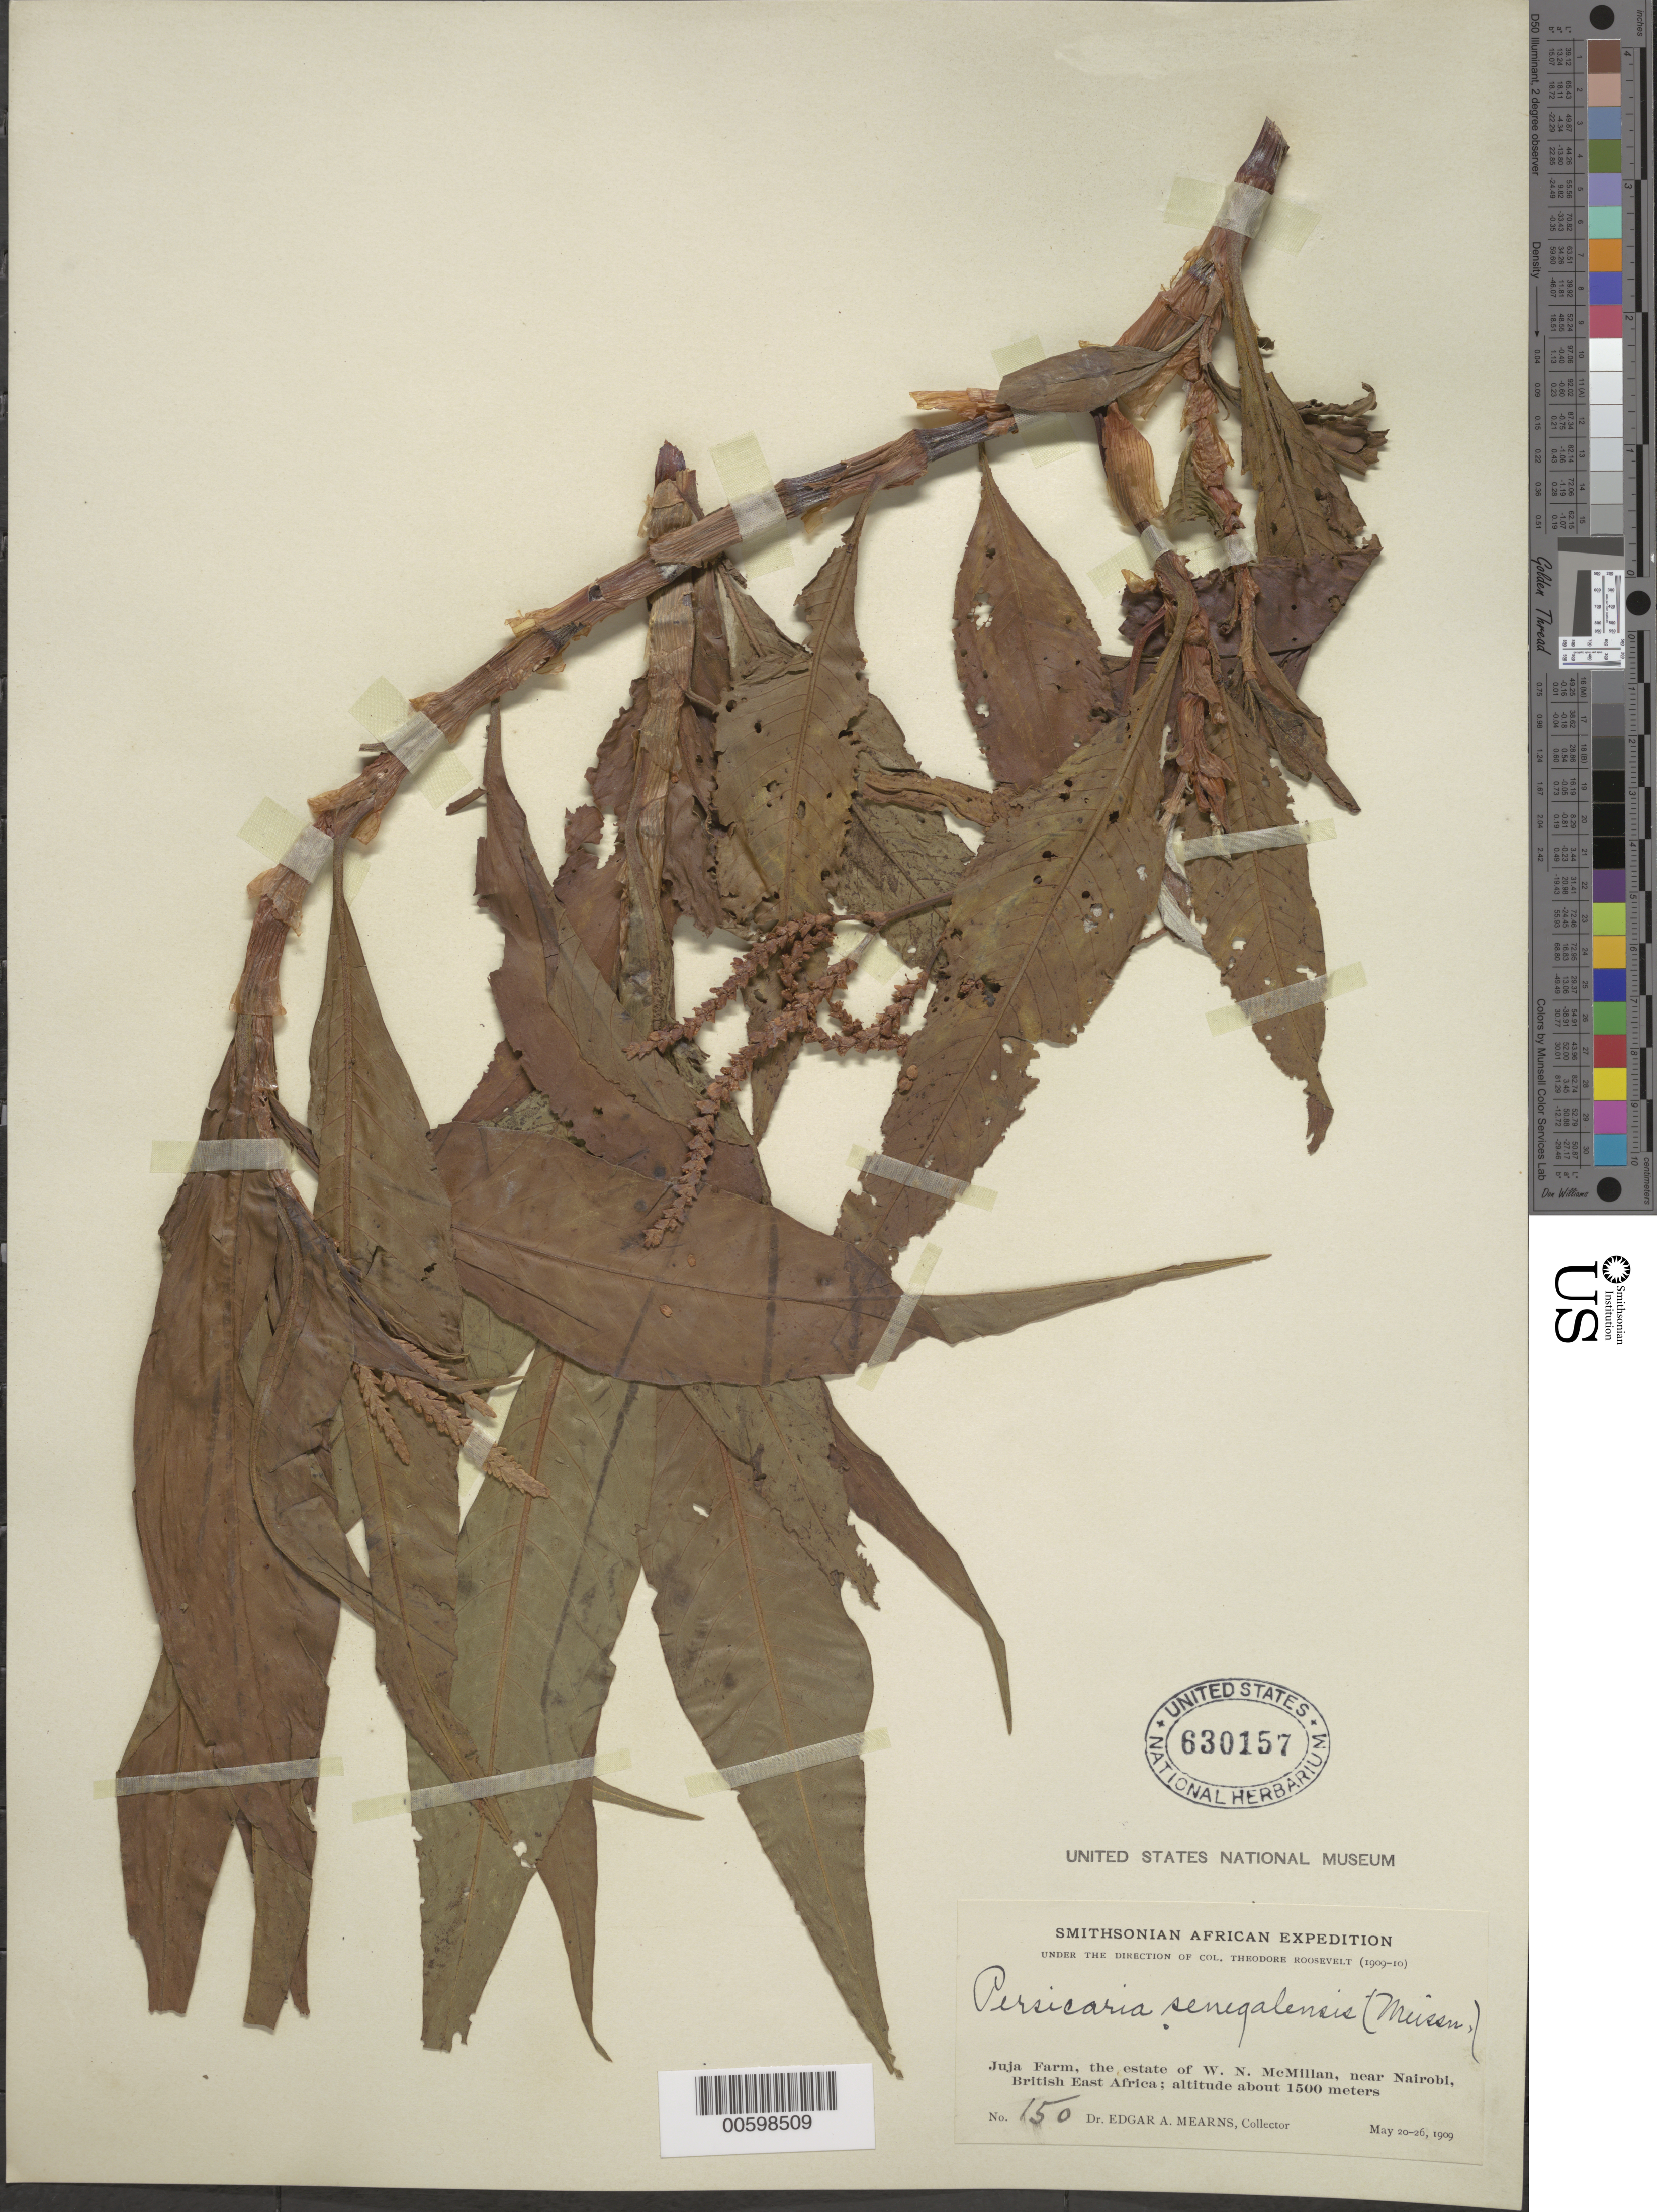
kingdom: Plantae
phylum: Tracheophyta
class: Magnoliopsida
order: Caryophyllales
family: Polygonaceae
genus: Persicaria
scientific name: Persicaria senegalensis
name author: Meisn.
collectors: E. A. Mearns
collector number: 150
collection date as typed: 20 Jul 1909 to 26 Jul 1909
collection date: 1909-07-20/1909-07-26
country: Kenya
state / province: Nairobi Area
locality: Juja Farm, the Estate of W.N. McMillan, near Nairobi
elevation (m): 1500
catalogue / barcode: US 630157